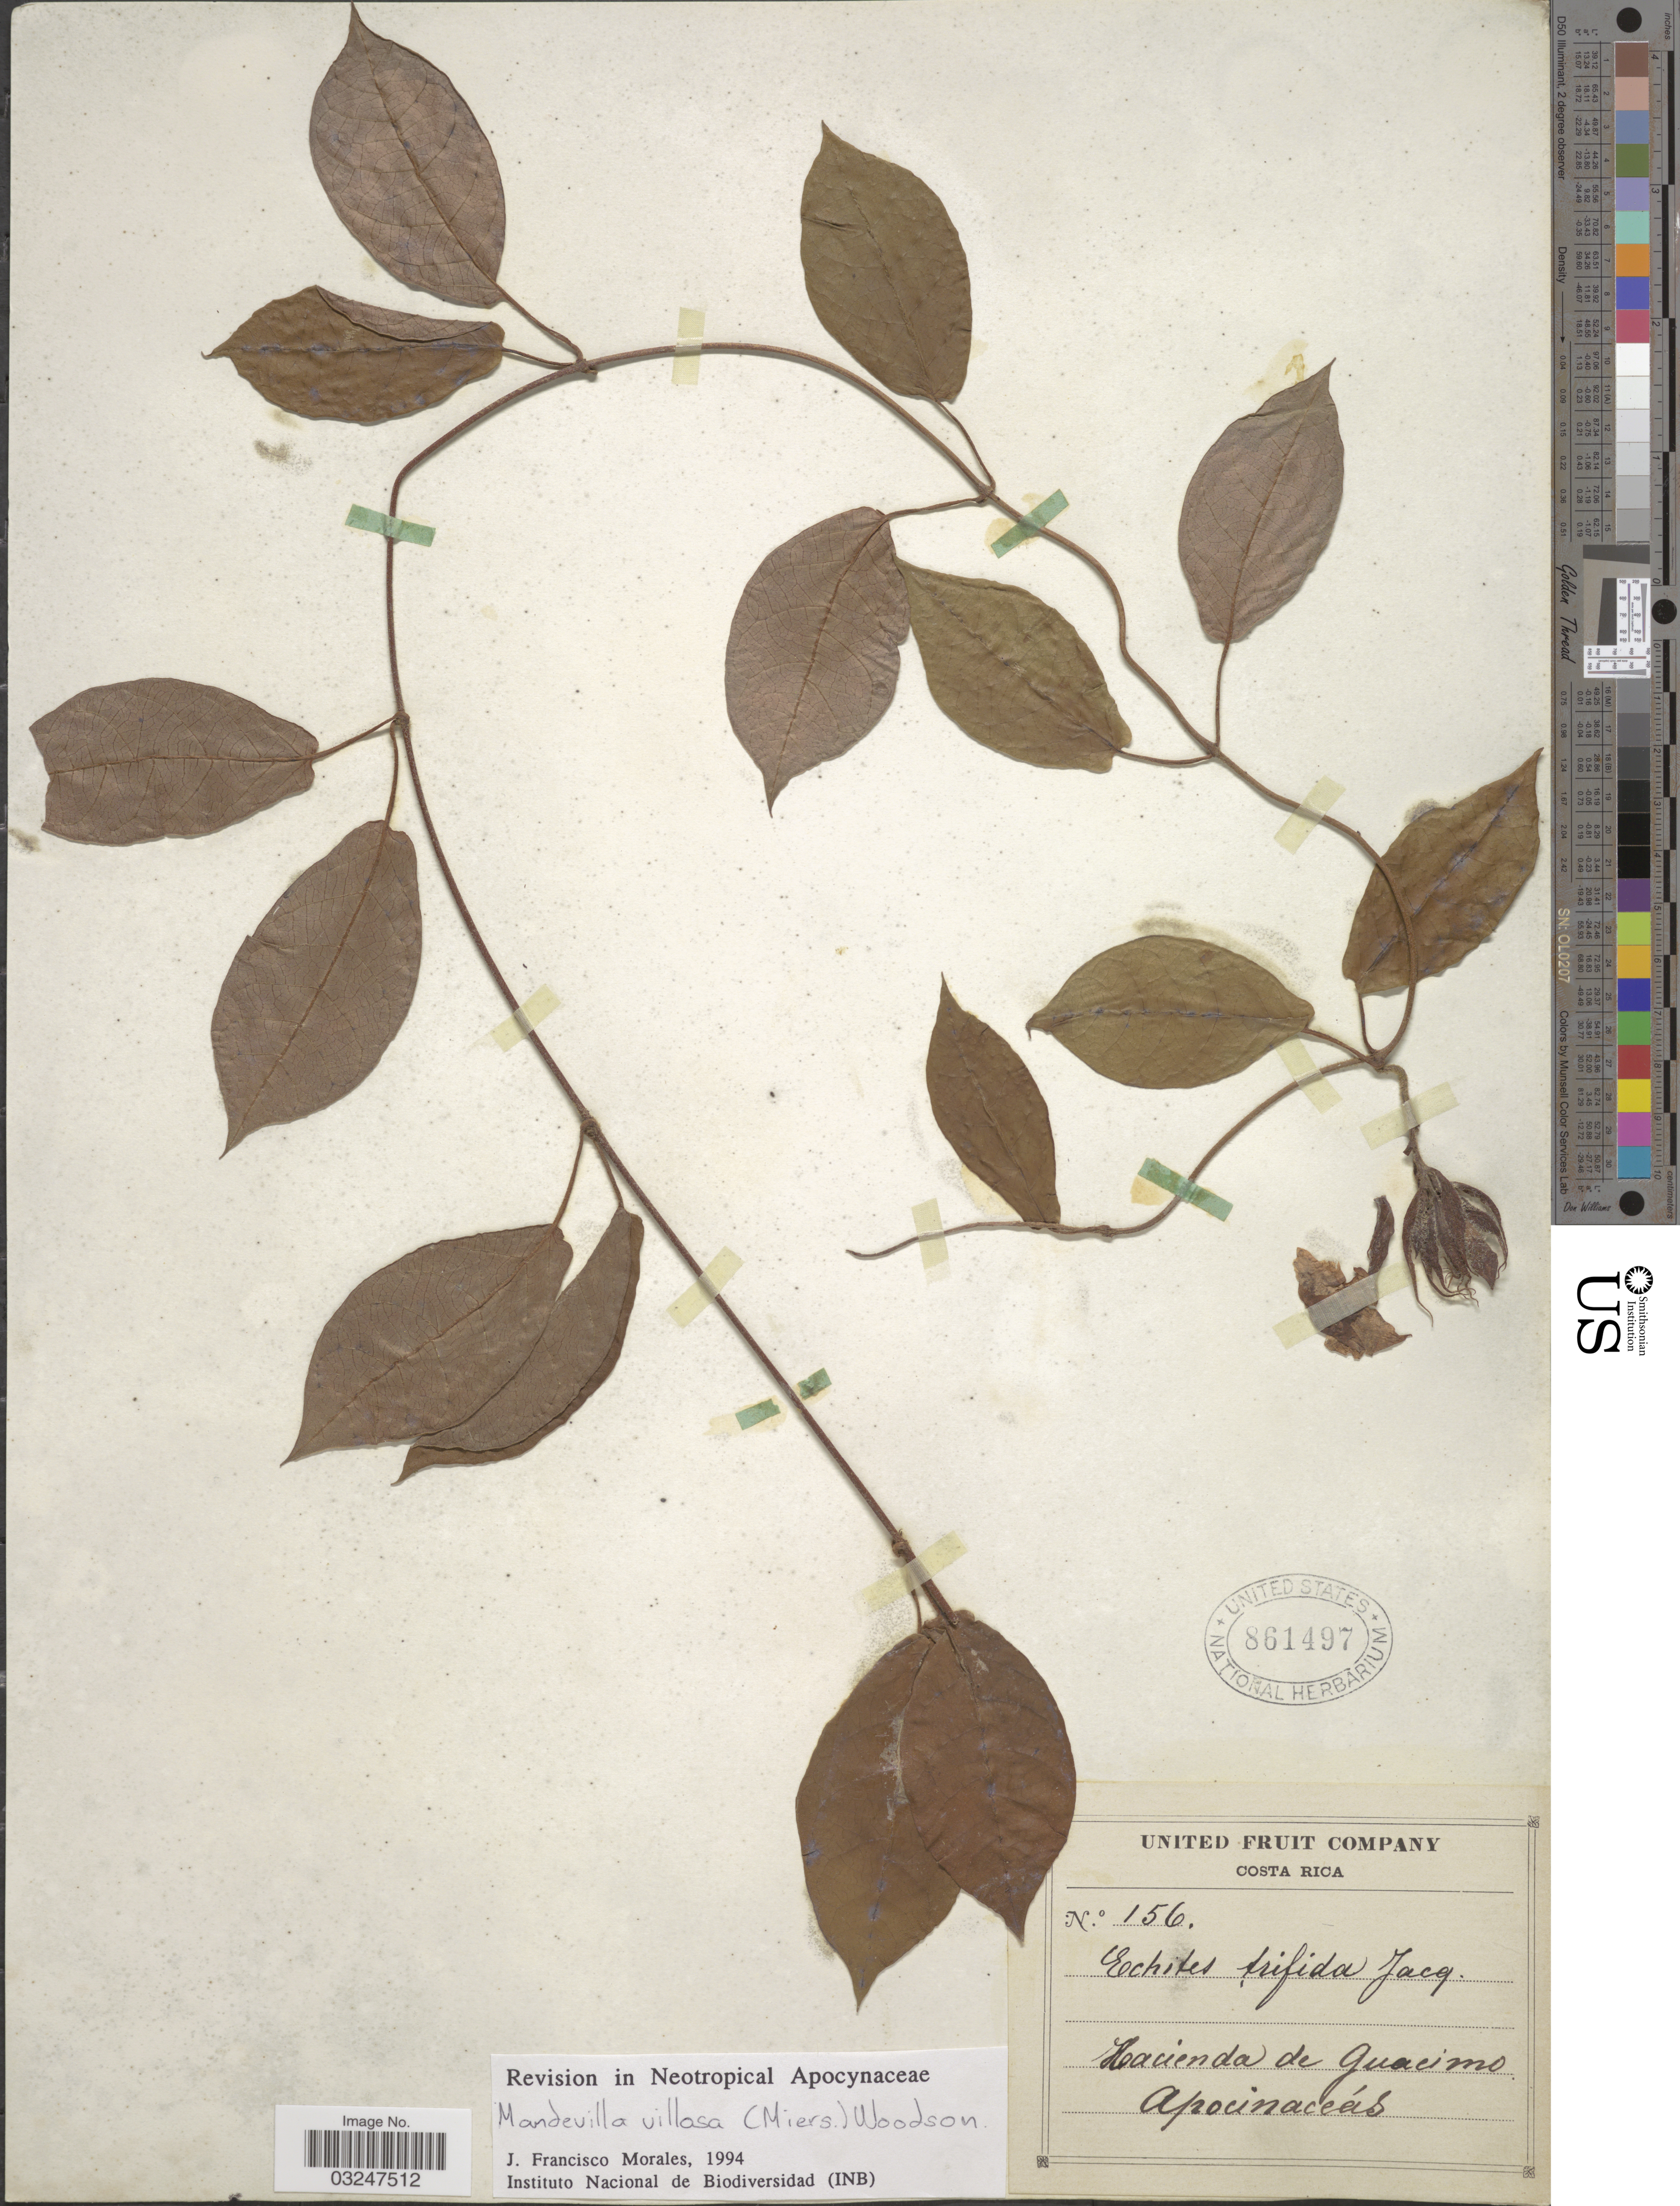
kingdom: Plantae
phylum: Tracheophyta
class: Magnoliopsida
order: Gentianales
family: Apocynaceae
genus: Mandevilla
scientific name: Mandevilla villosa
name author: (Miers) Woodson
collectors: United Fruit Company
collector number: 156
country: Costa Rica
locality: Hacienda de Guacimo.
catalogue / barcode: US 861497